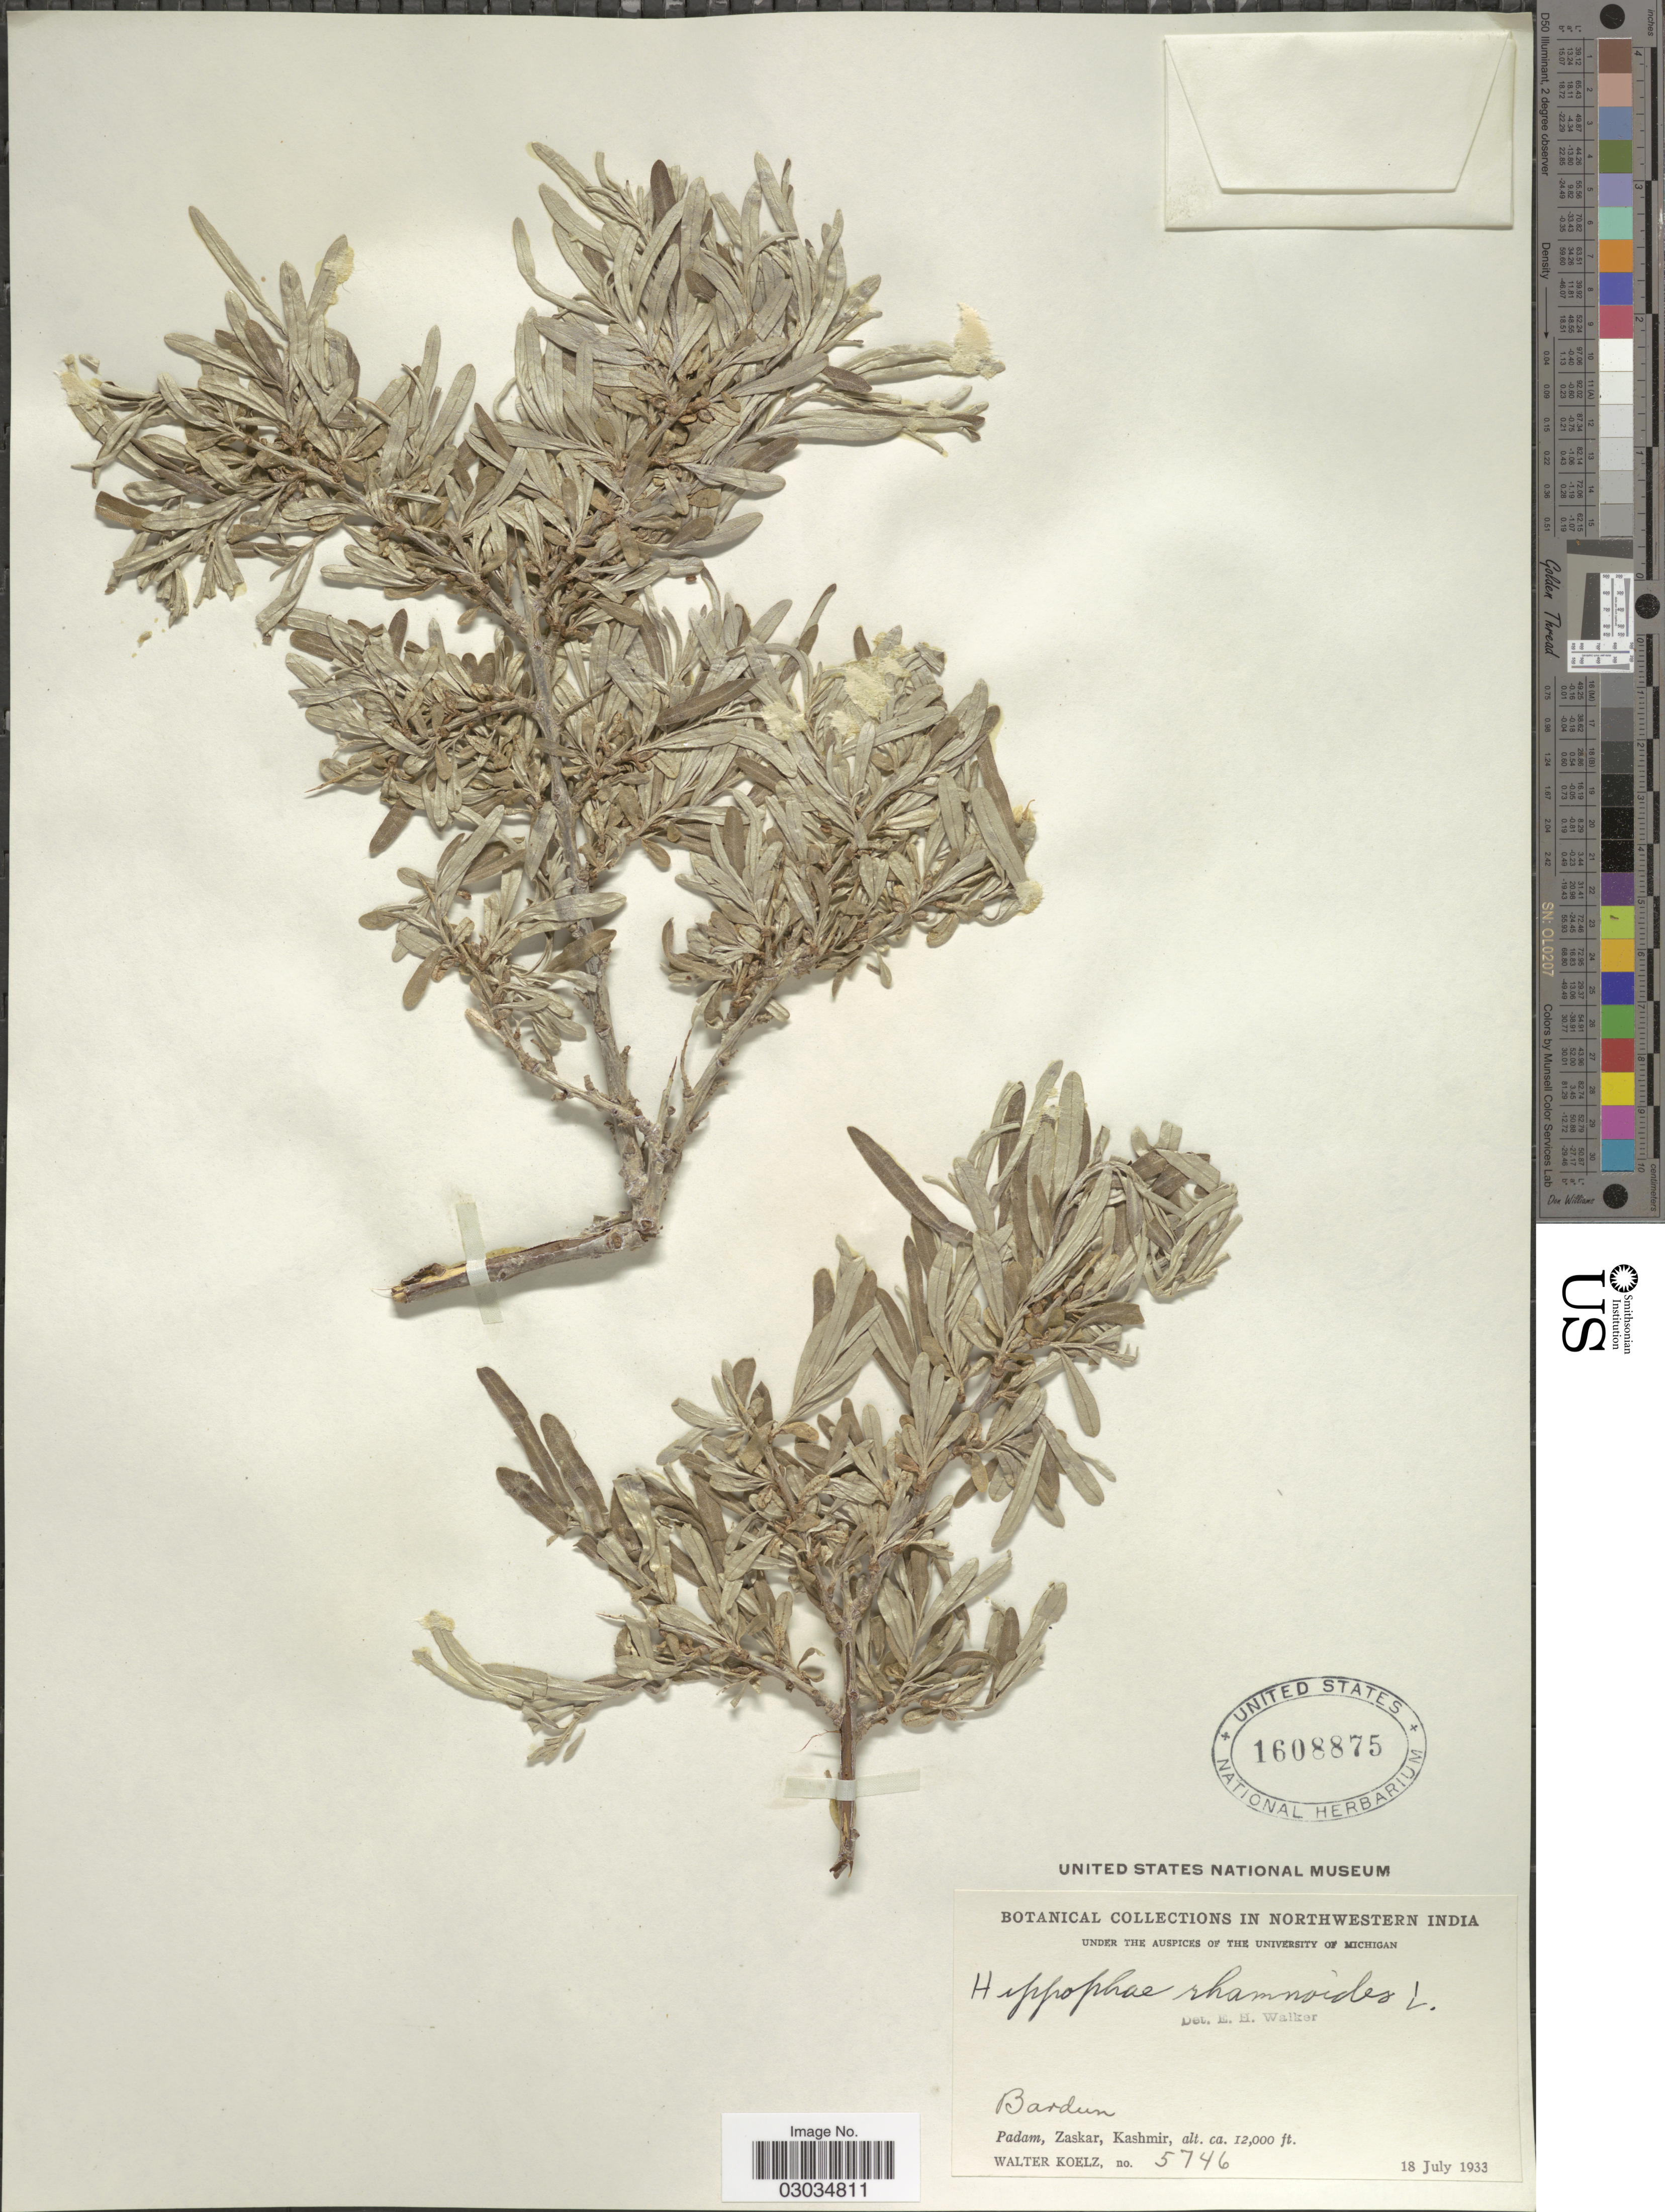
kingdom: Plantae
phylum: Tracheophyta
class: Magnoliopsida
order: Rosales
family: Elaeagnaceae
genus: Hippophae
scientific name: Hippophae rhamnoides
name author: L.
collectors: W. N. Koelz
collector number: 5746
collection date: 1933-07-18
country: India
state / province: Jammu and Kashmir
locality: Northwestern India, Bardun, Padam, Zaskar, Kashmir.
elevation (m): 3658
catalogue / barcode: US 1608875